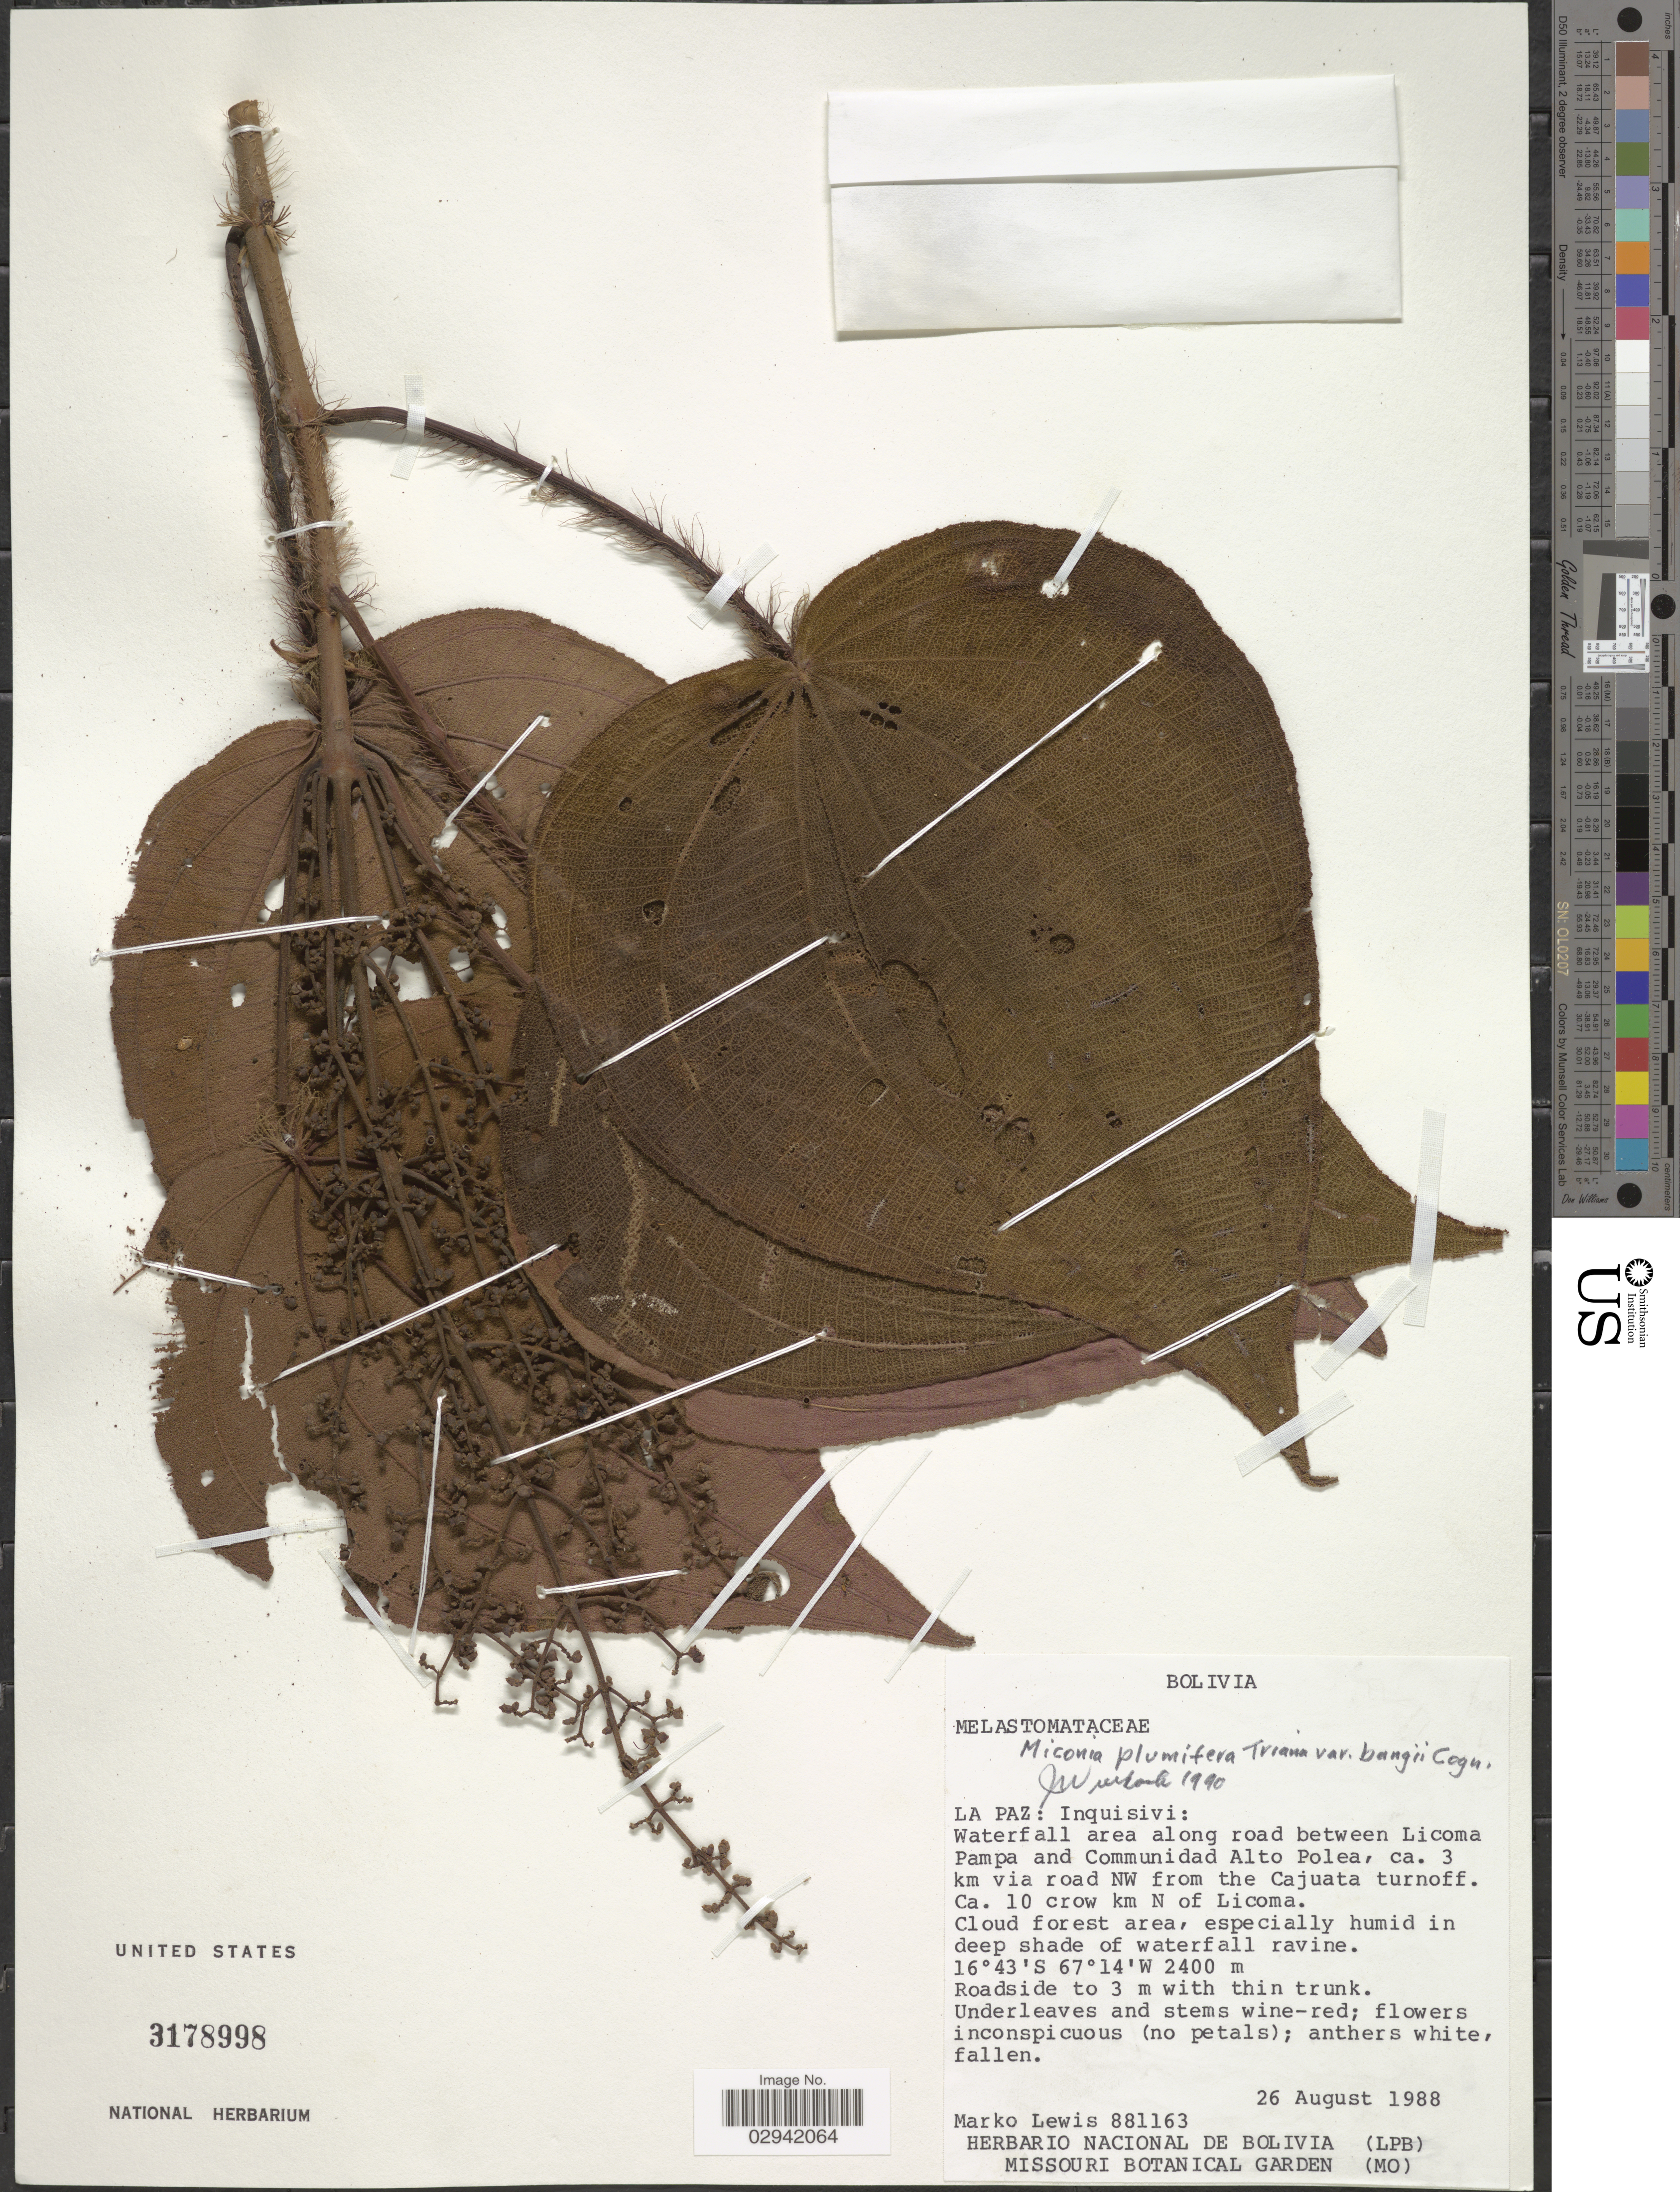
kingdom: Plantae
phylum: Tracheophyta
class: Magnoliopsida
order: Myrtales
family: Melastomataceae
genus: Miconia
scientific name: Miconia plumifera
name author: Triana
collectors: M. A. Lewis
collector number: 881163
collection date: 1988-08-26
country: Bolivia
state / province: La Paz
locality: Inquisivi: Waterfall area along road between Lincoma Pampa and Comunidad Alto Polea, ca. 3 km via road NW from the Cajuata turnoff. Ca. 10 crow km N of Licoma.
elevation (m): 2400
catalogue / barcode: US 3178998